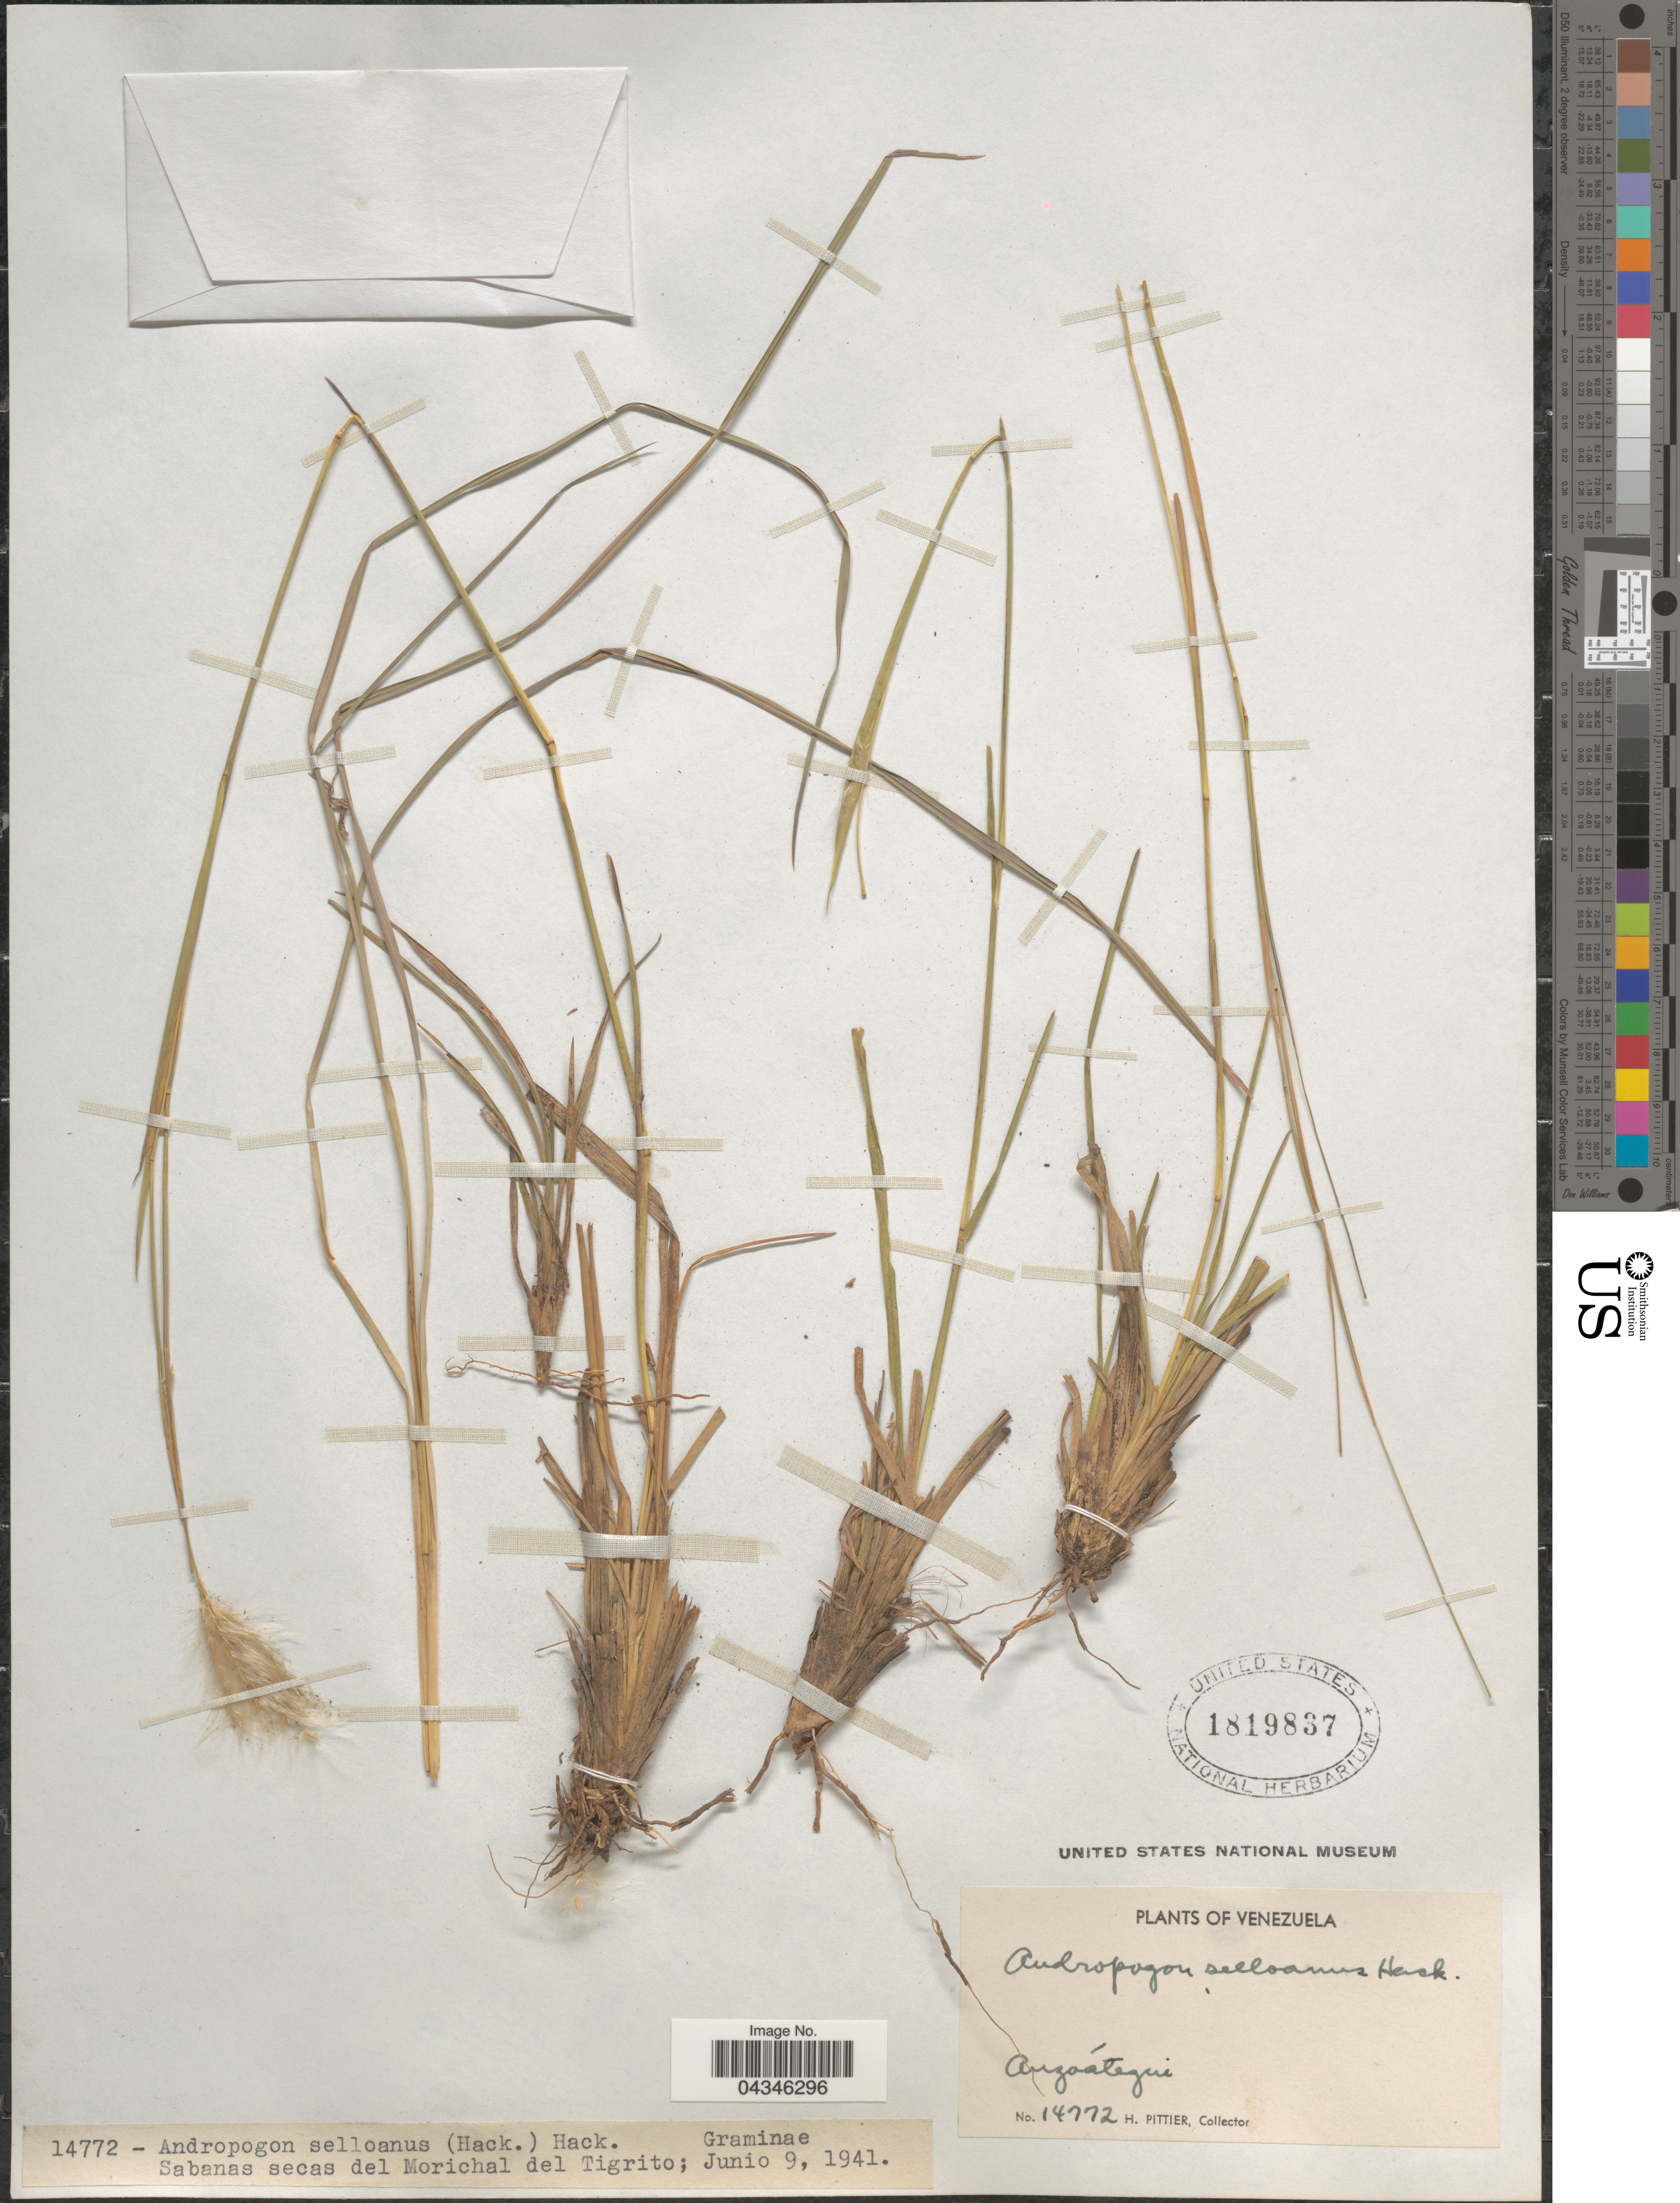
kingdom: Plantae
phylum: Tracheophyta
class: Liliopsida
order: Poales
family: Poaceae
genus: Andropogon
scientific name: Andropogon selloanus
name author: (Hack.) Hack.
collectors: H. F. Pittier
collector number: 14772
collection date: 1941-06-09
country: Venezuela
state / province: Anzoategui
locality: Sabanas secas del Morichal del Tigrito.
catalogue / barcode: US 1819837